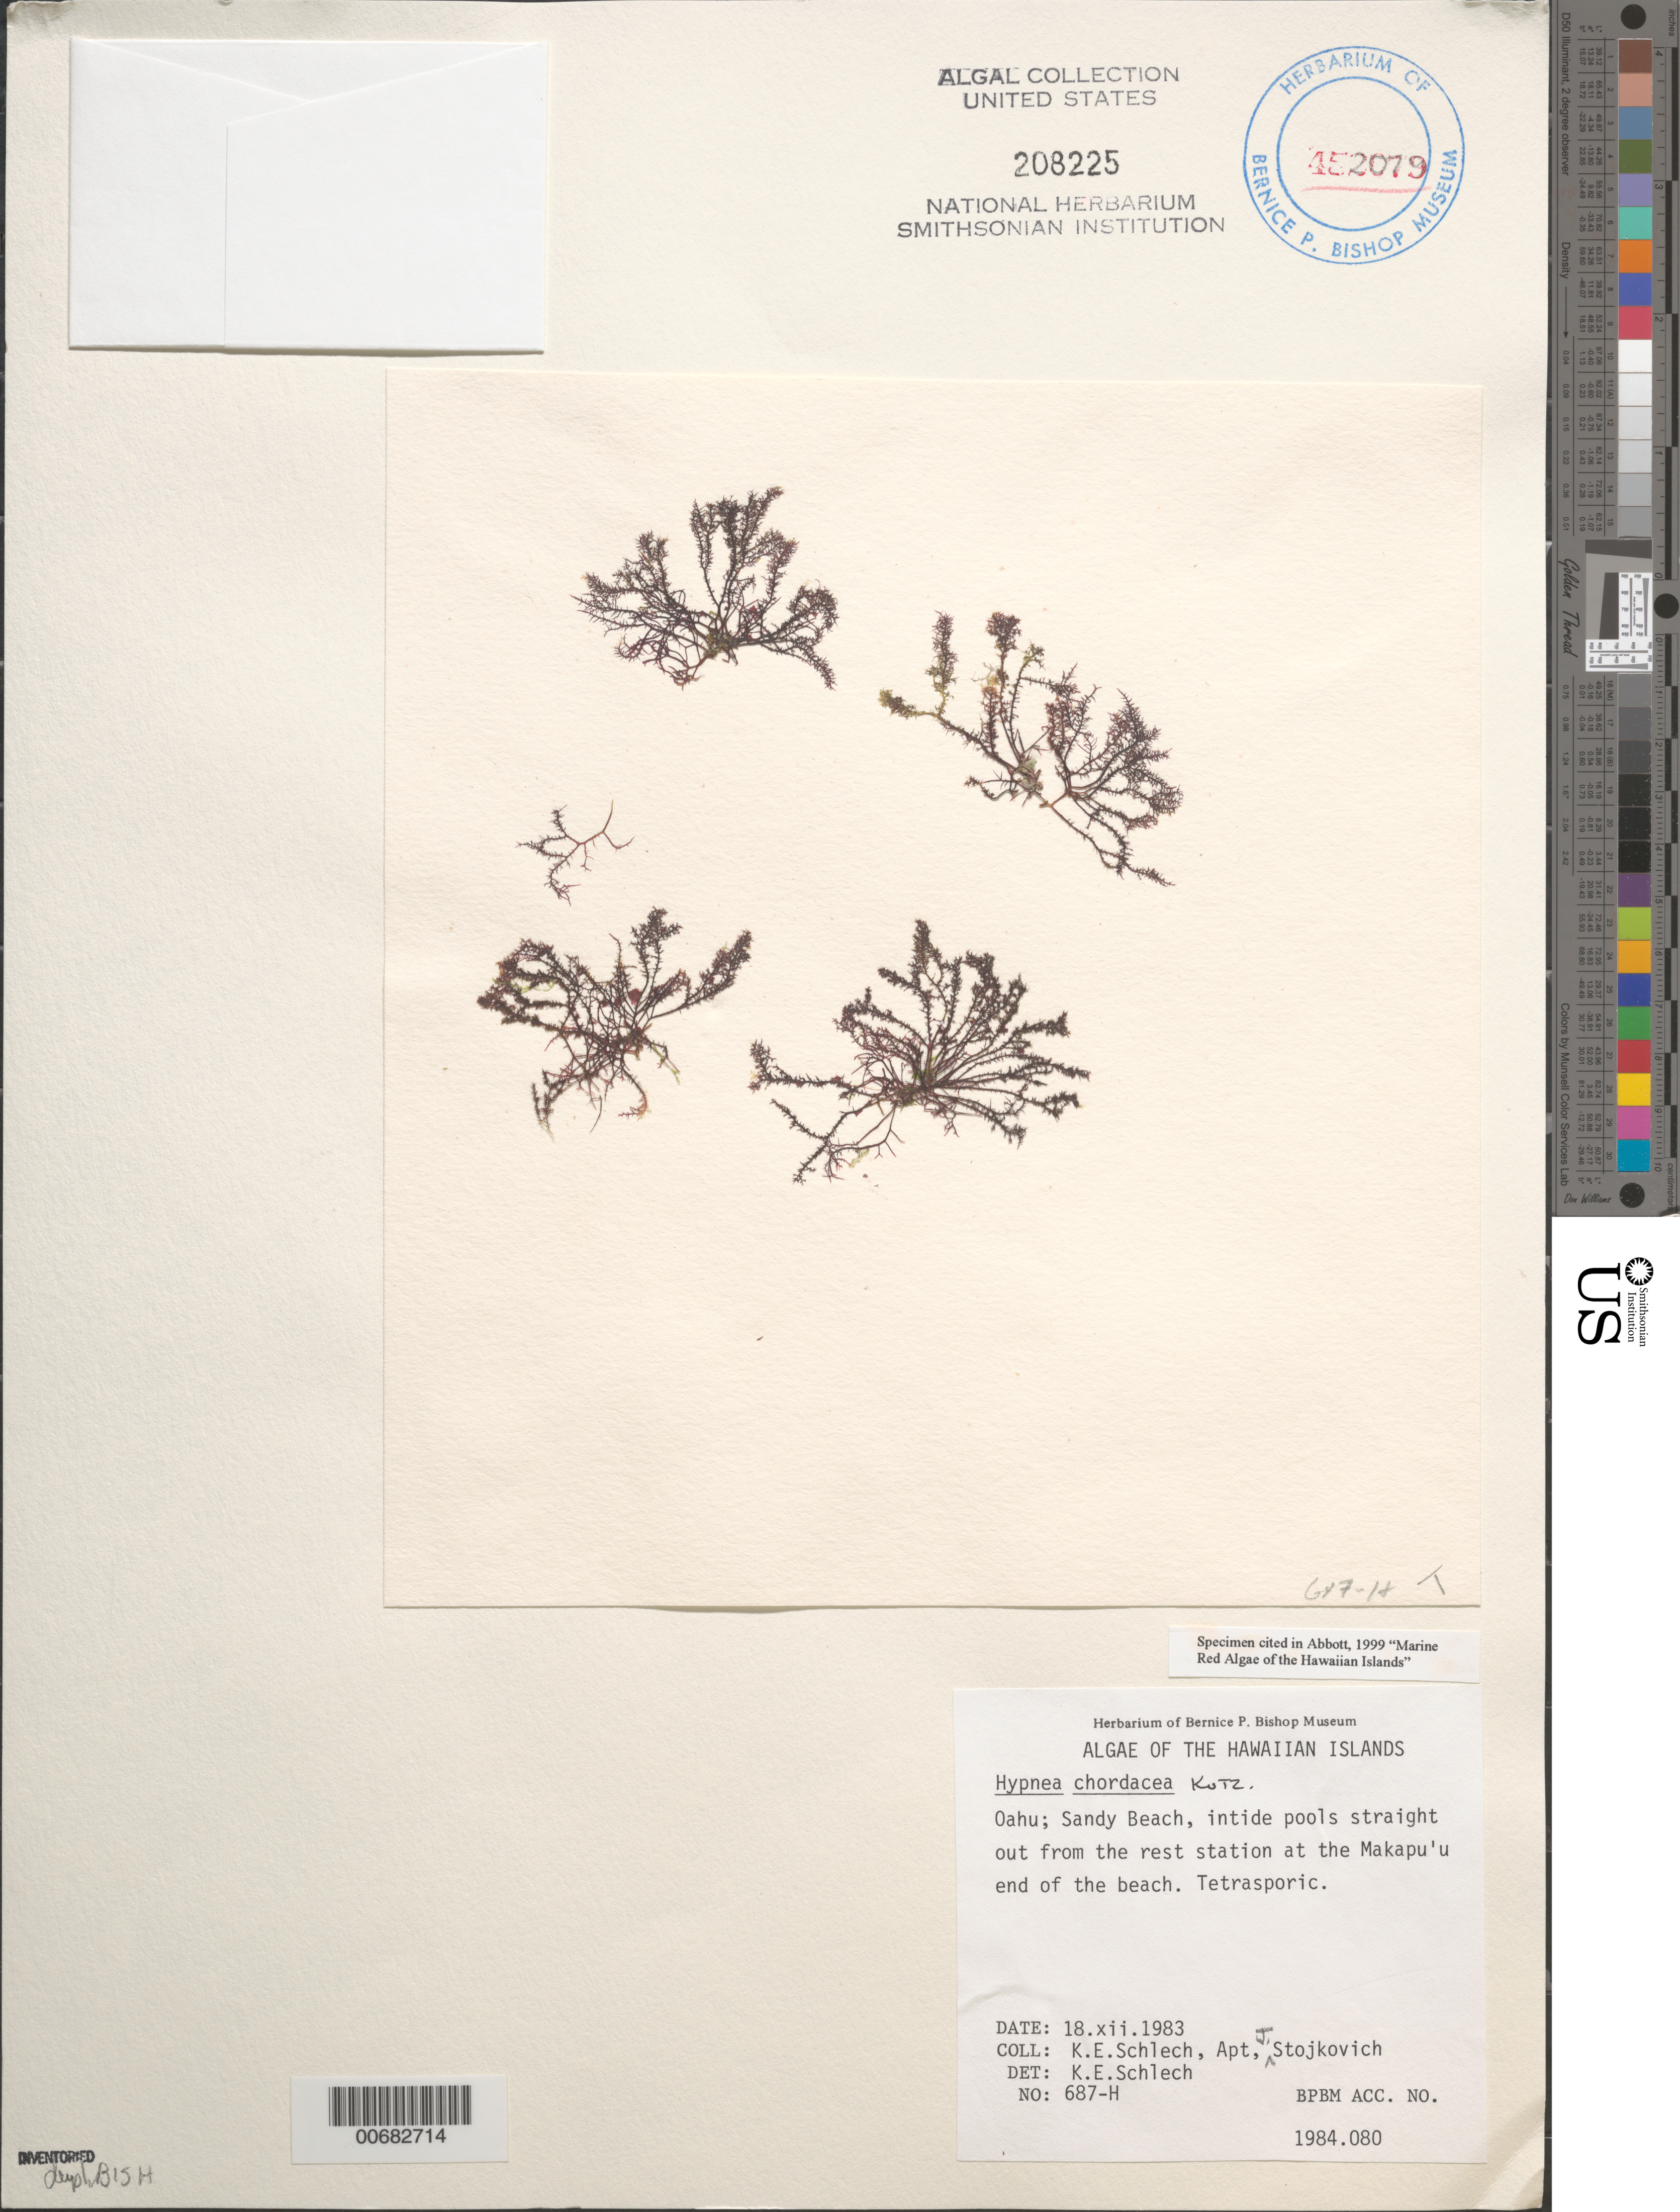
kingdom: Plantae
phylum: Rhodophyta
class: Florideophyceae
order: Gigartinales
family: Cystocloniaceae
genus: Hypnea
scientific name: Hypnea chordacea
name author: Kütz.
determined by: Schlech, K. E.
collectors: K. Schlech, -- Apt & J. Stojkovich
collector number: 687-H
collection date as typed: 18 Dec 1983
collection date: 1983-12-18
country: United States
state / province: Hawaii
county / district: Honolulu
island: Oahu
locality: Sandy Beach, Makapu'u end of beach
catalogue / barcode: US 208225